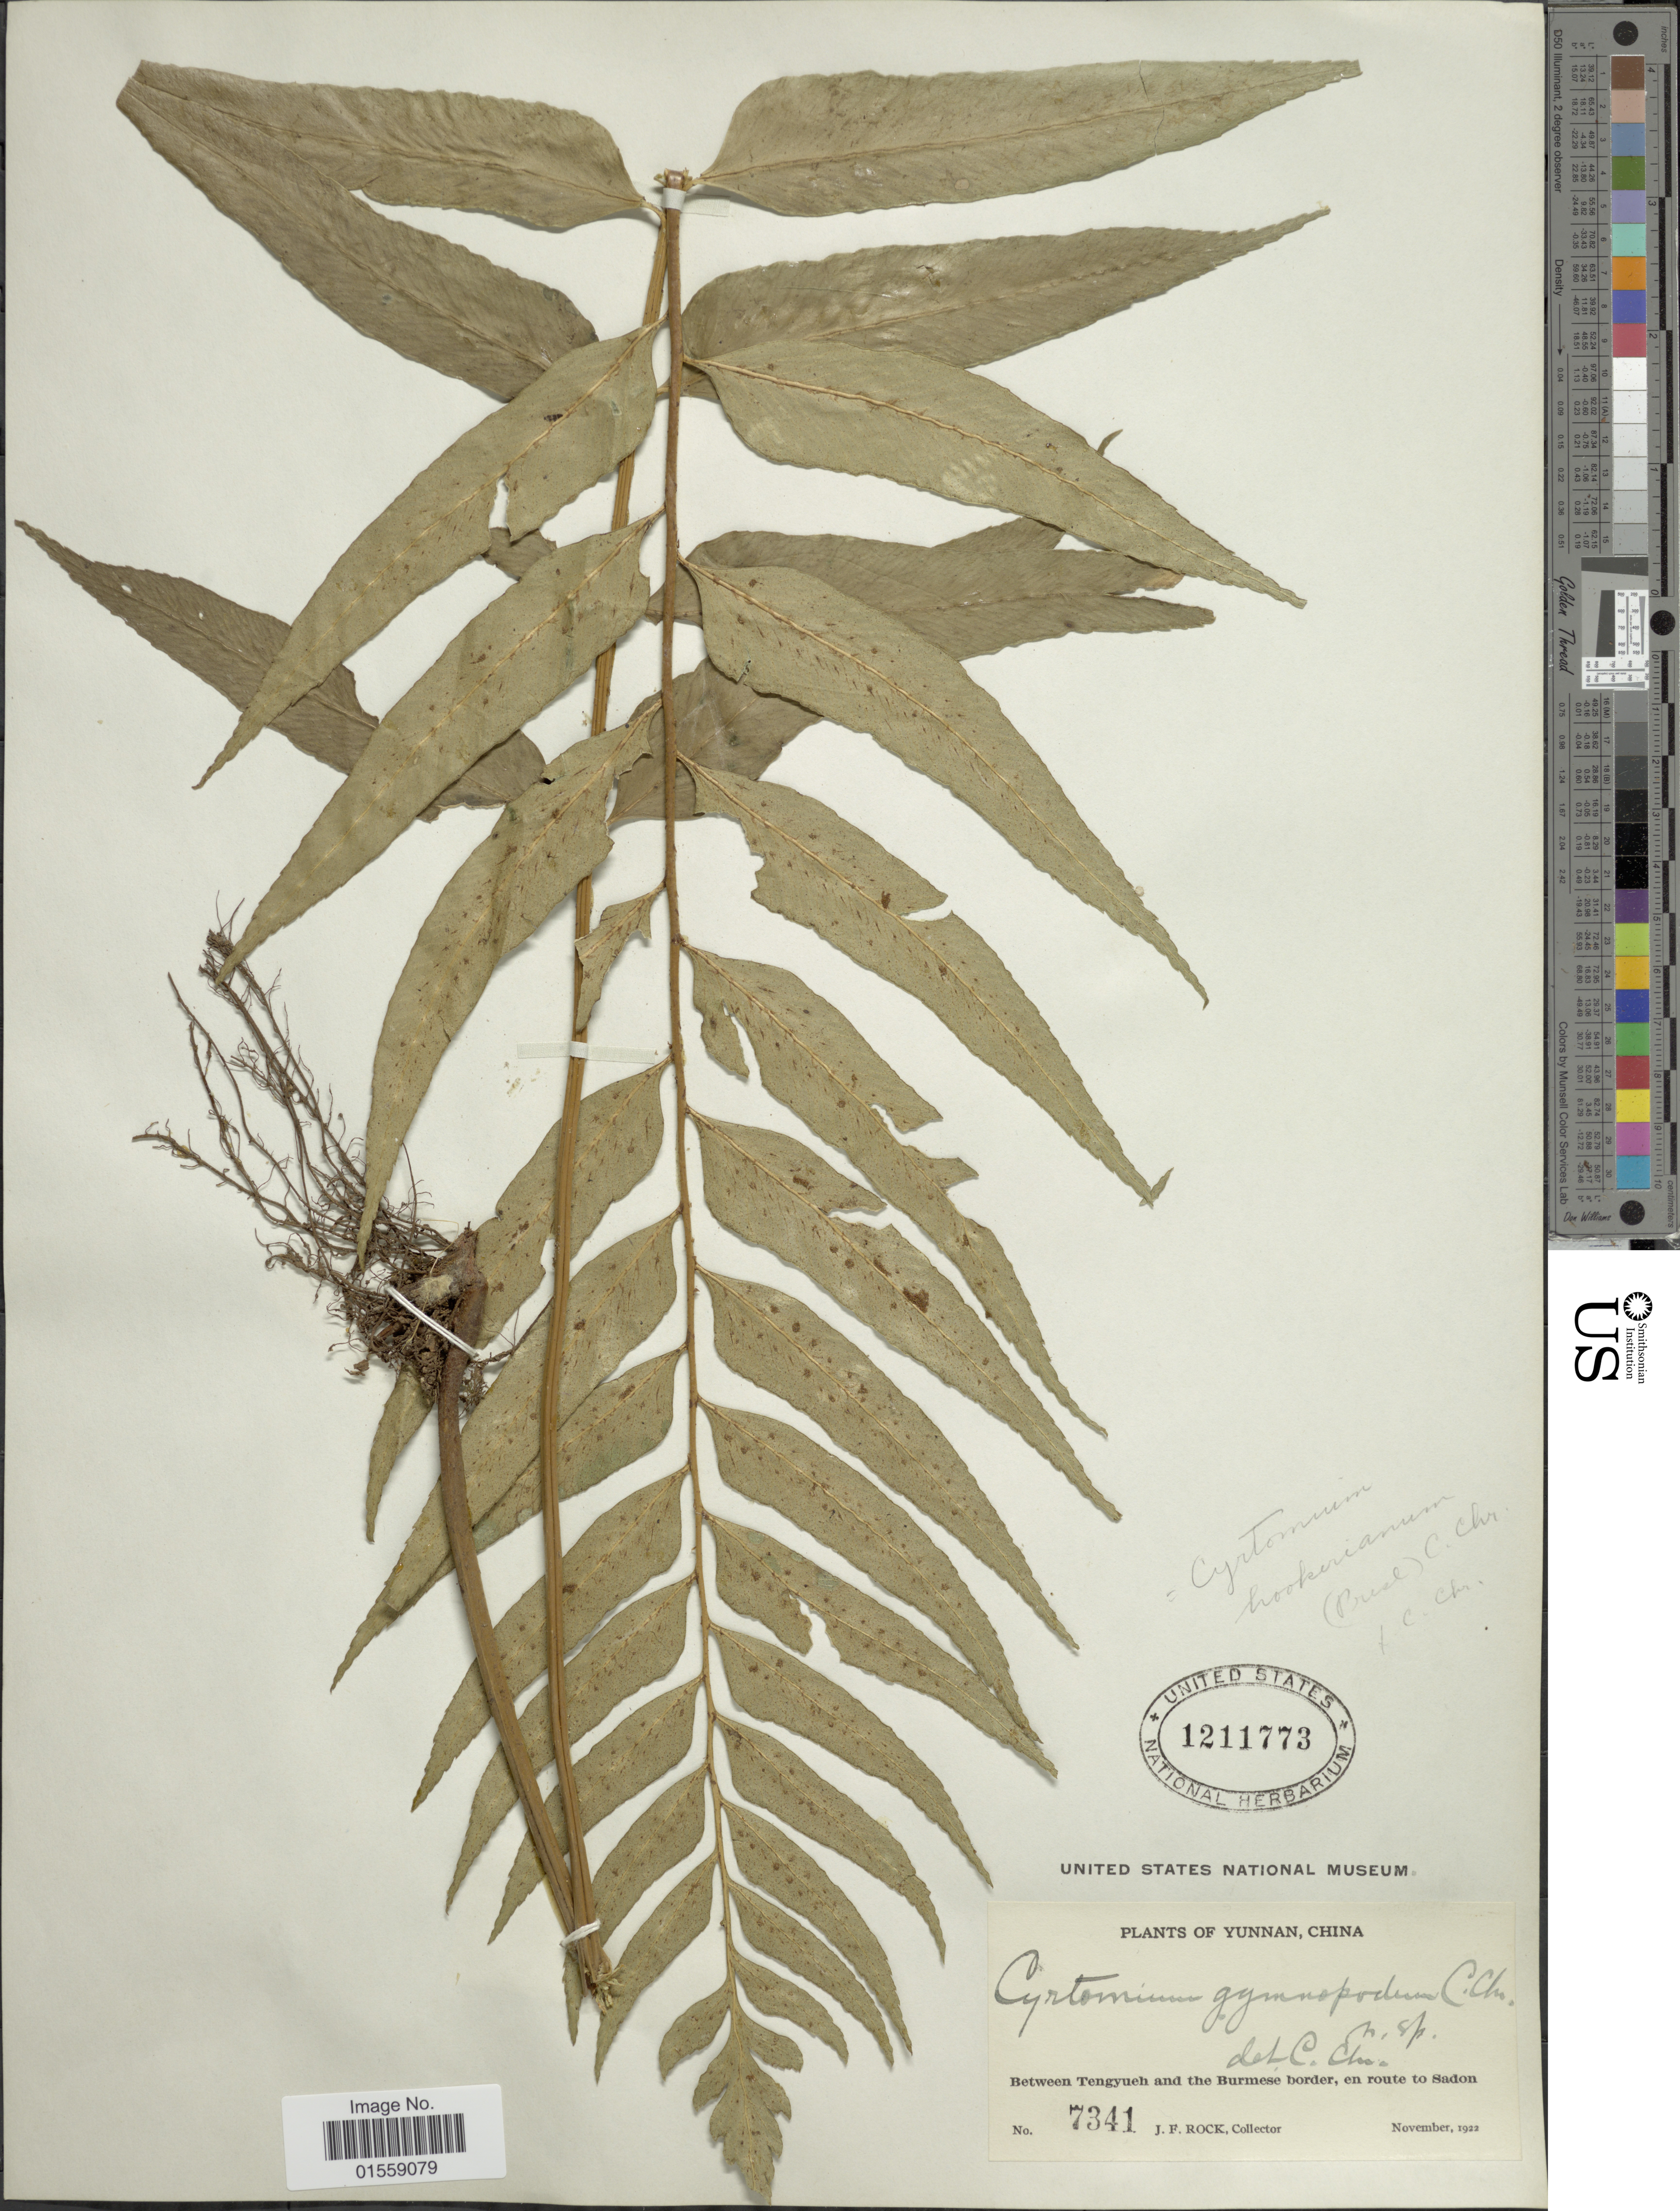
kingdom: Plantae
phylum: Tracheophyta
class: Polypodiopsida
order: Polypodiales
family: Dryopteridaceae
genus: Polystichum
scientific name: Polystichum hookerianum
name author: (C. Presl) C. Chr.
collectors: J. Rock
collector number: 7341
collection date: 1922-11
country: China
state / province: Yunnan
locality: Between Tengyuen and the Burmese border, en route to Sadon.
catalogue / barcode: US 1211773